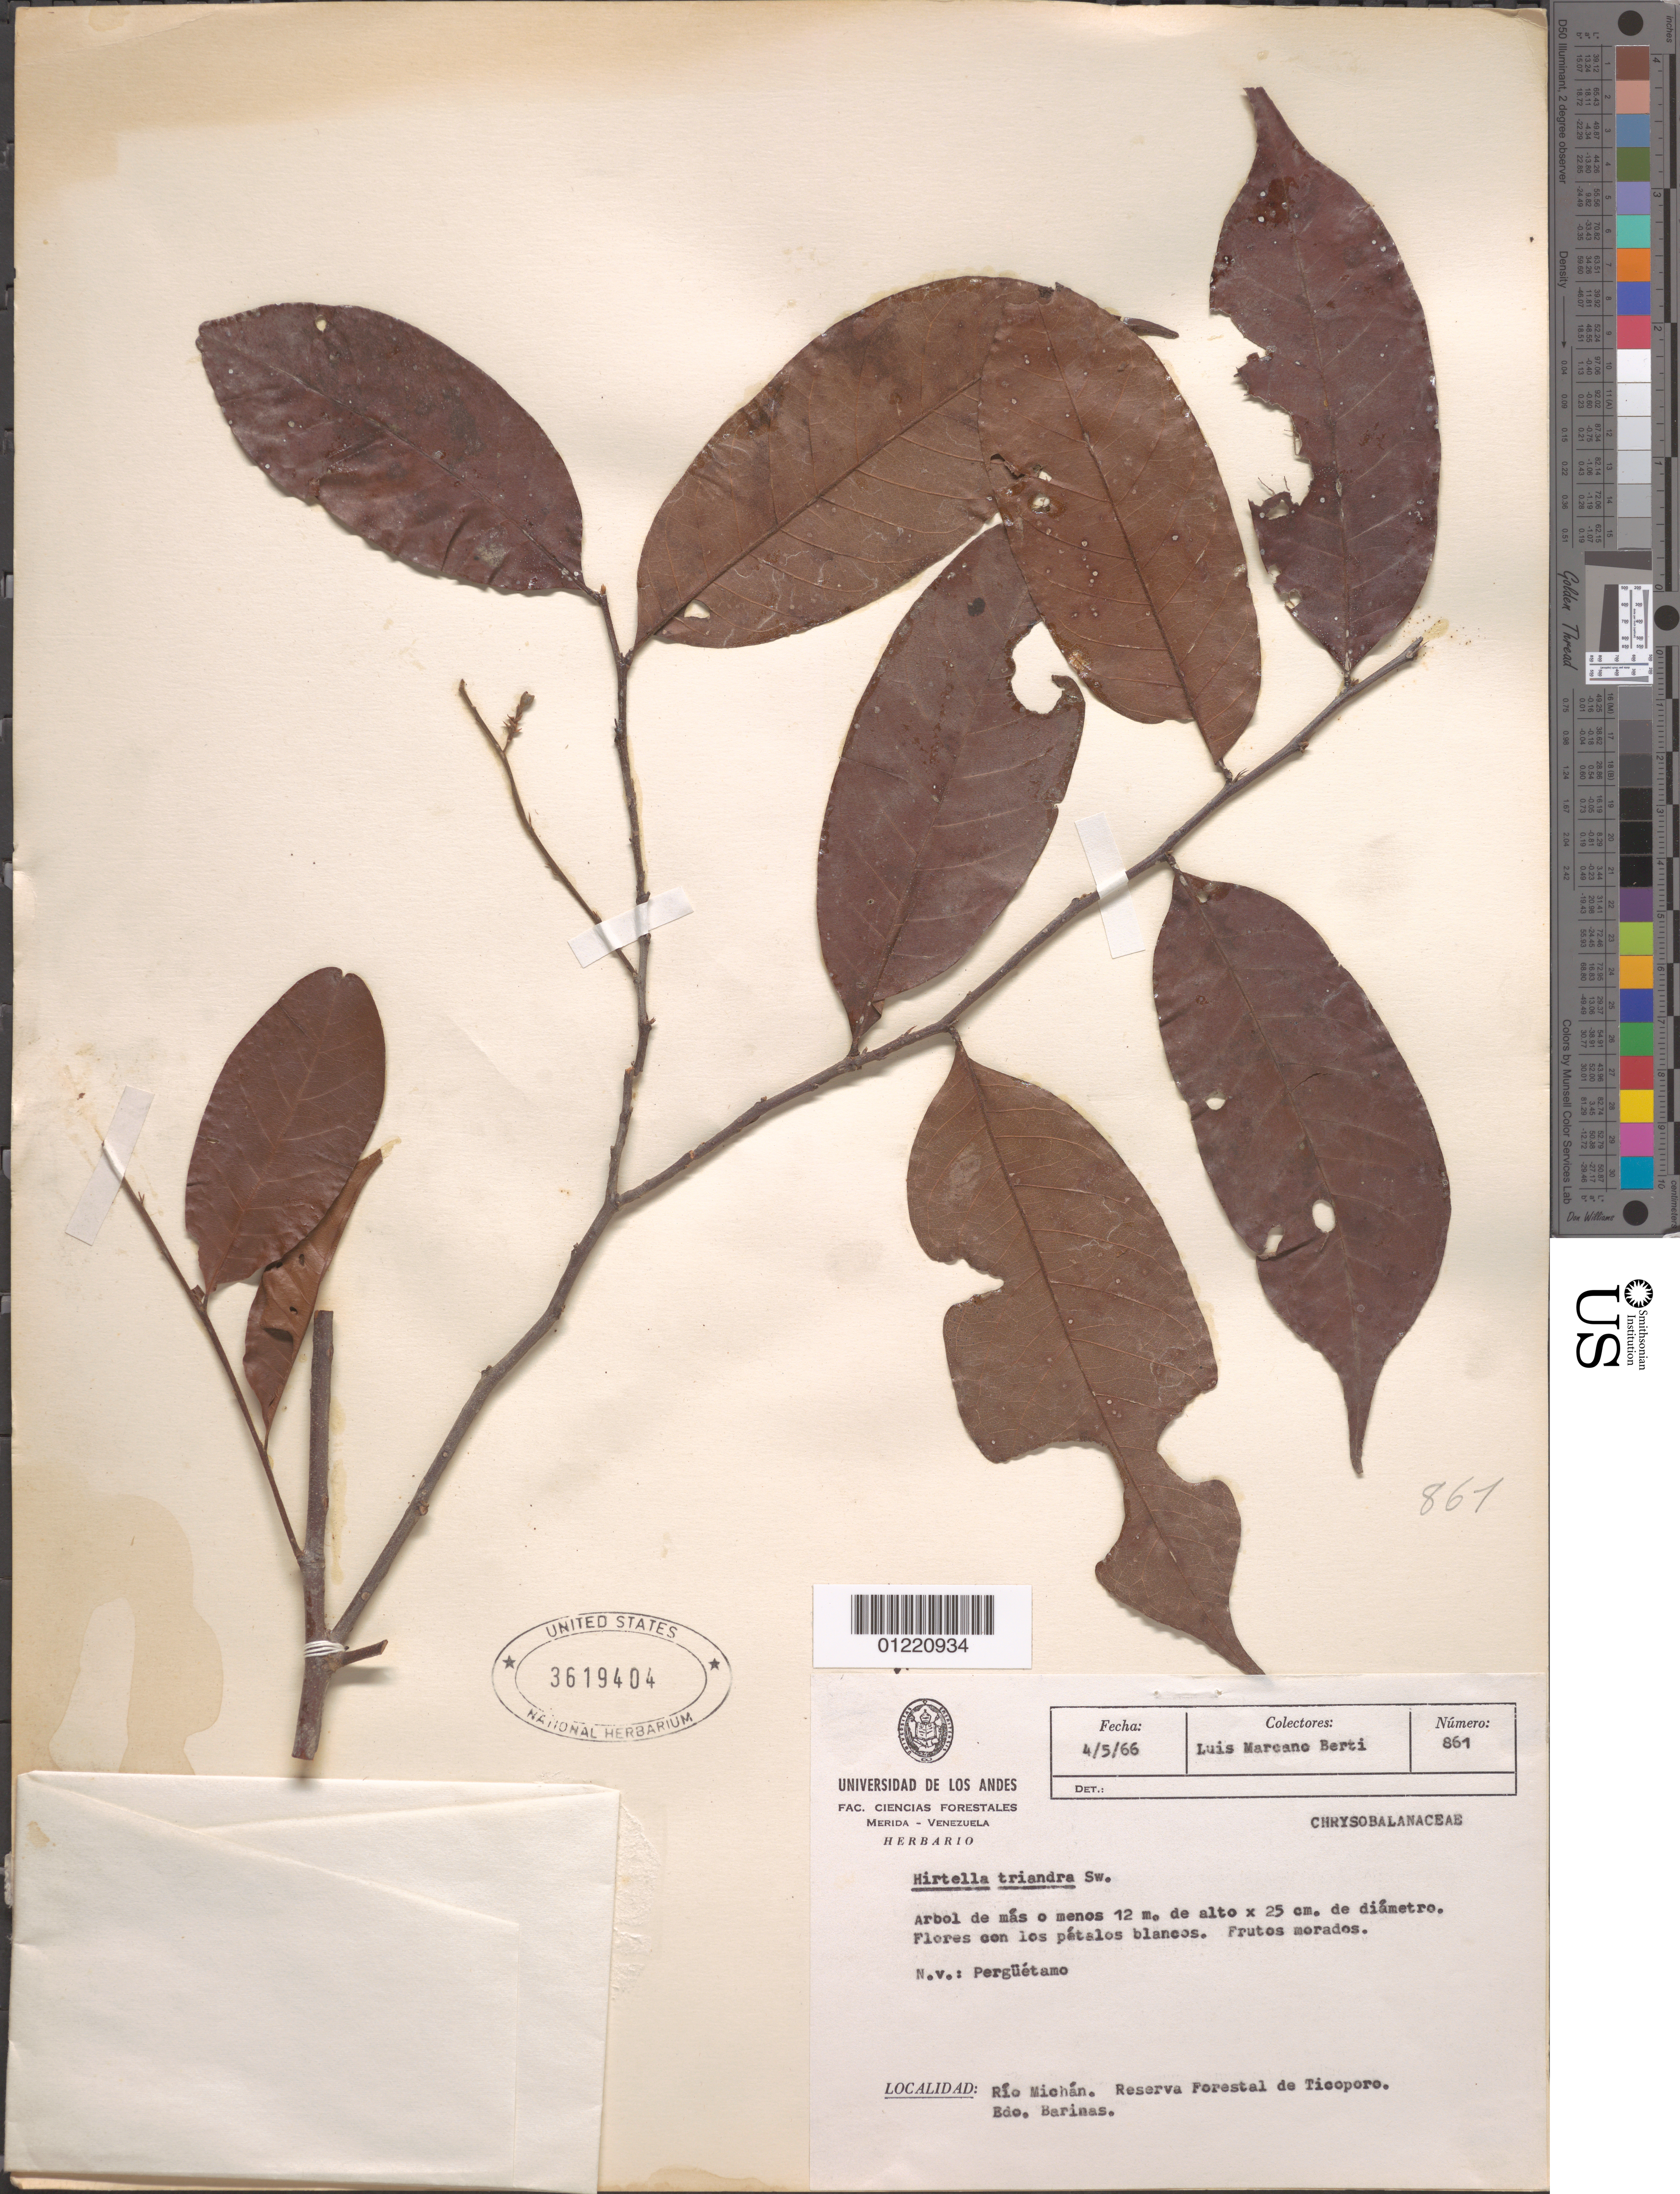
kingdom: Plantae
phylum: Tracheophyta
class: Magnoliopsida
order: Malpighiales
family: Chrysobalanaceae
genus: Hirtella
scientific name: Hirtella triandra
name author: Sw.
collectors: L. Marcano-Berti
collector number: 861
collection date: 1966-05-04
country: Venezuela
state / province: Barinas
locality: Río Michán. Reserva Forestal de Ticoporo.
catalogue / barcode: US 3619404